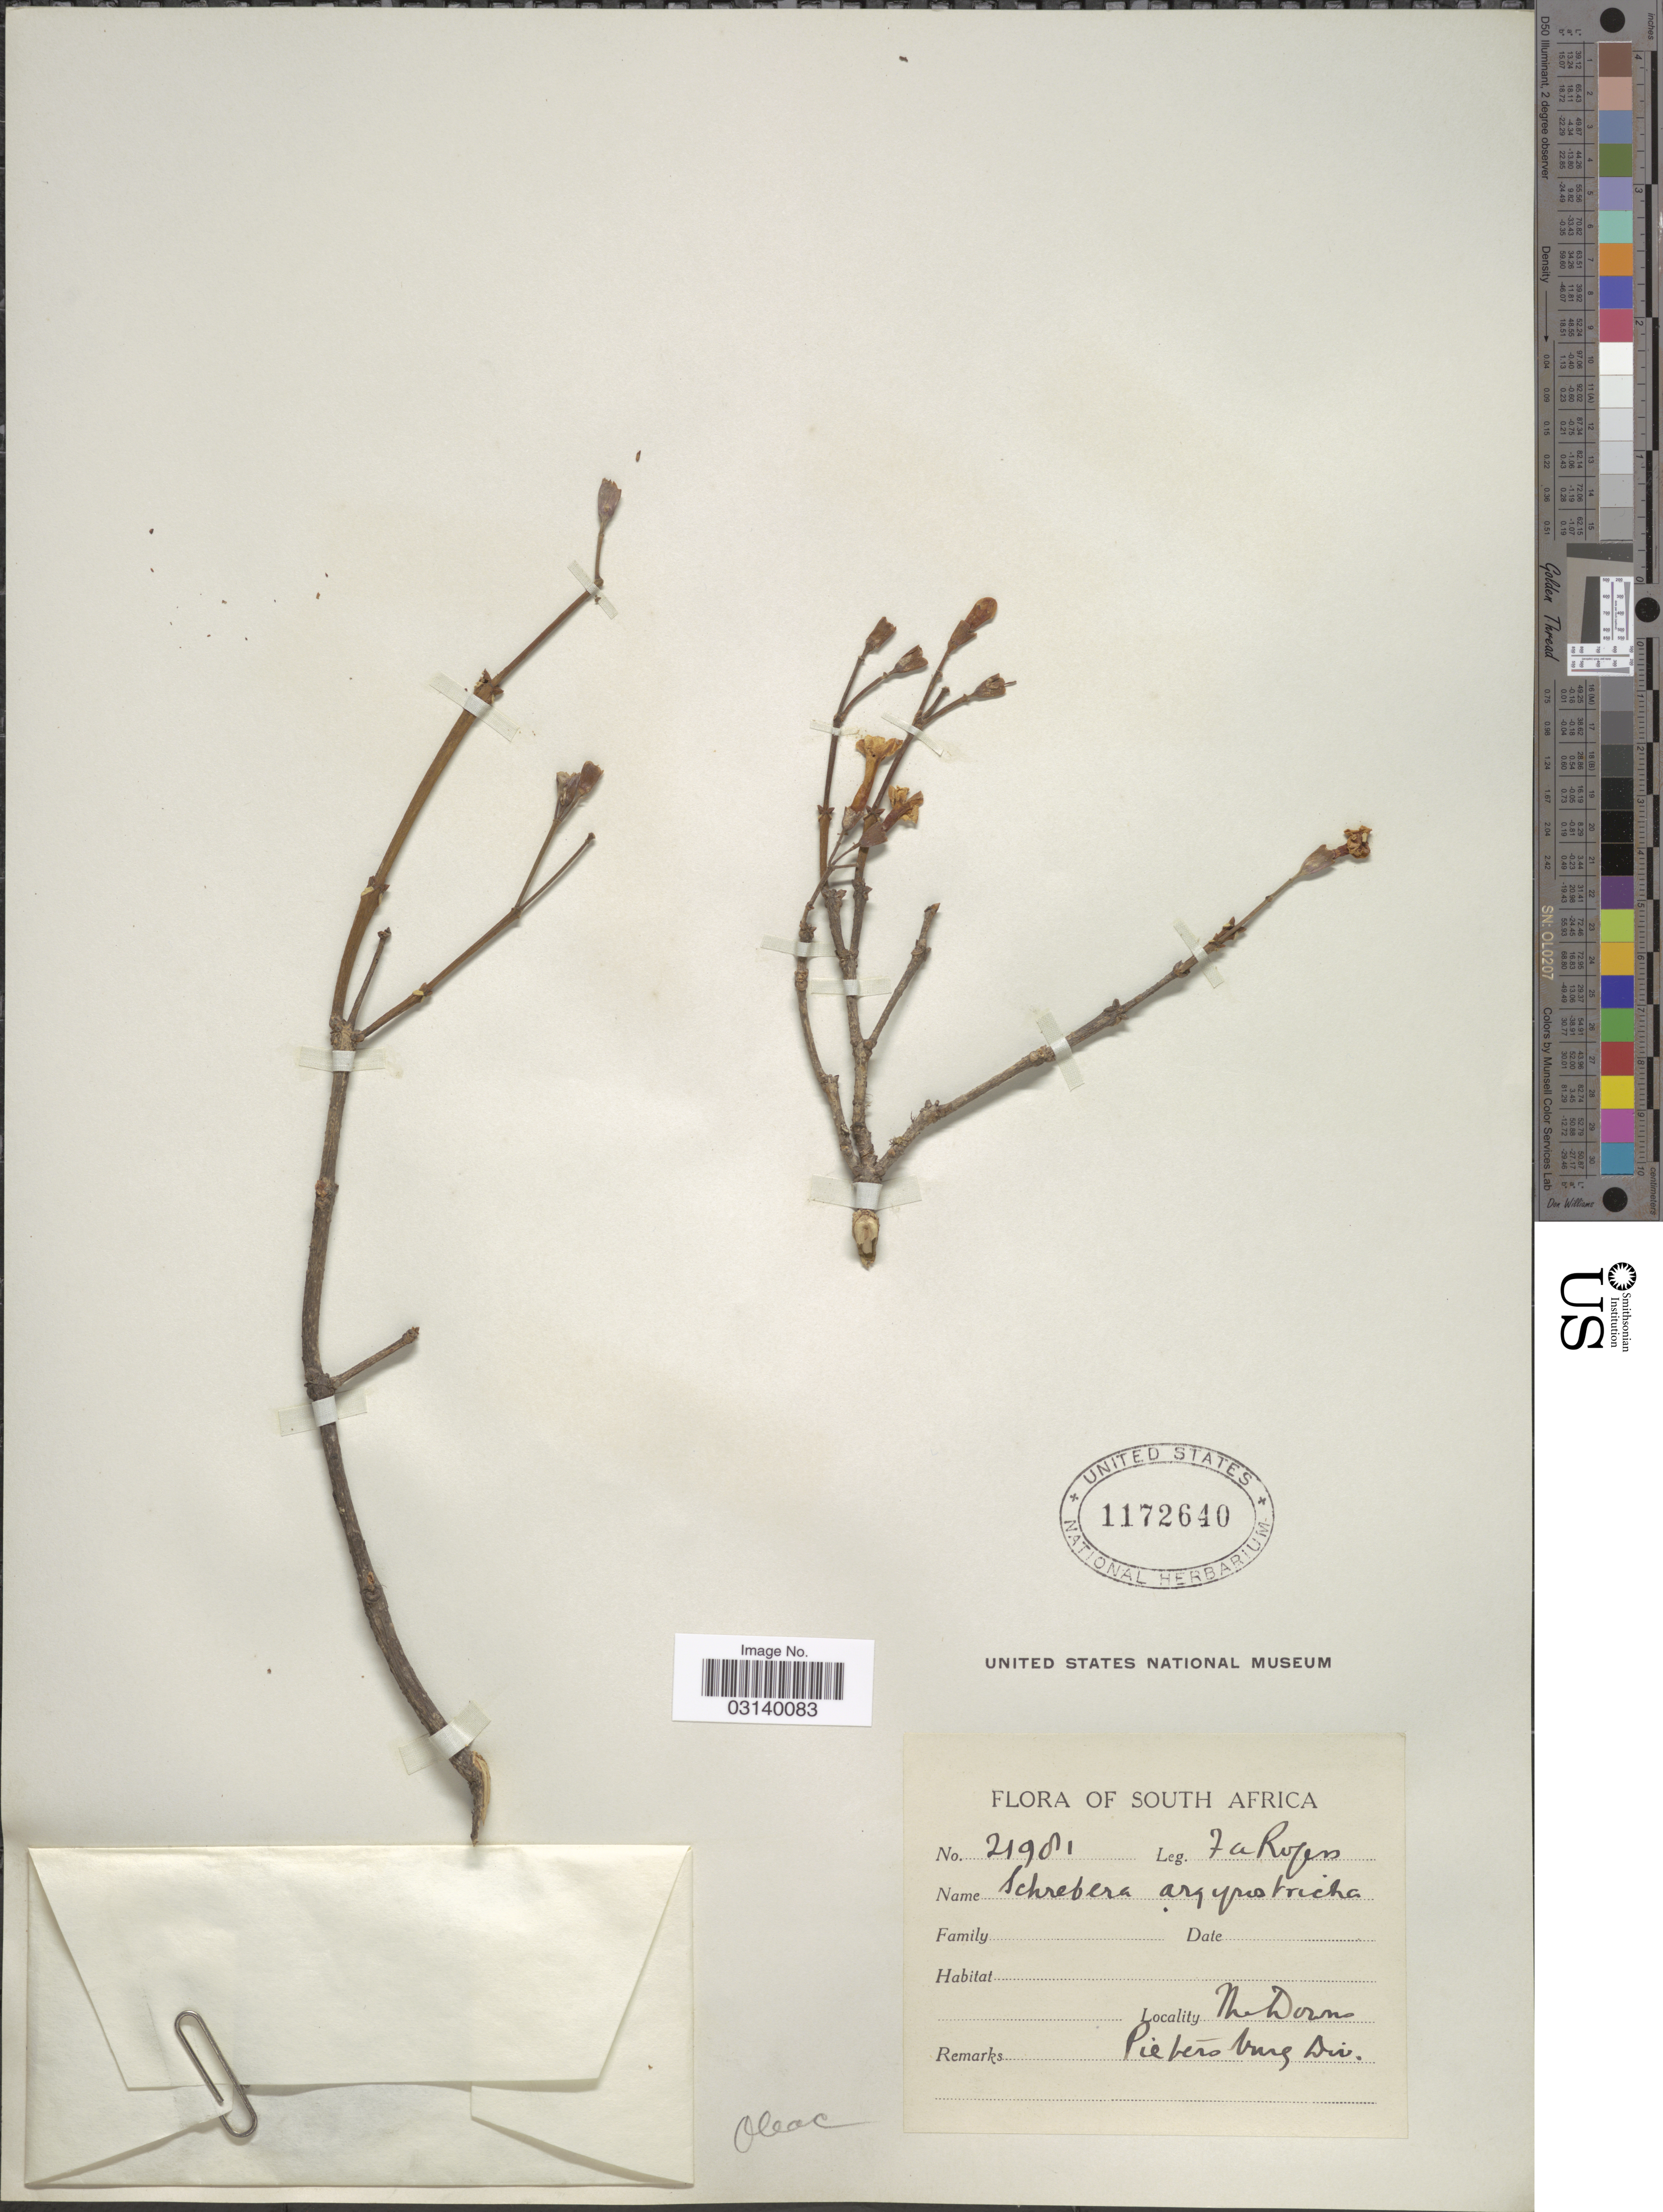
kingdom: Plantae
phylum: Tracheophyta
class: Magnoliopsida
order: Lamiales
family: Oleaceae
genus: Schrebera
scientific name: Schrebera argyrotricha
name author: Gilg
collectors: F. A. Rogers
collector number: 21981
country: South Africa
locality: The Down, Pietersburg Div.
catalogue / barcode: US 1172640